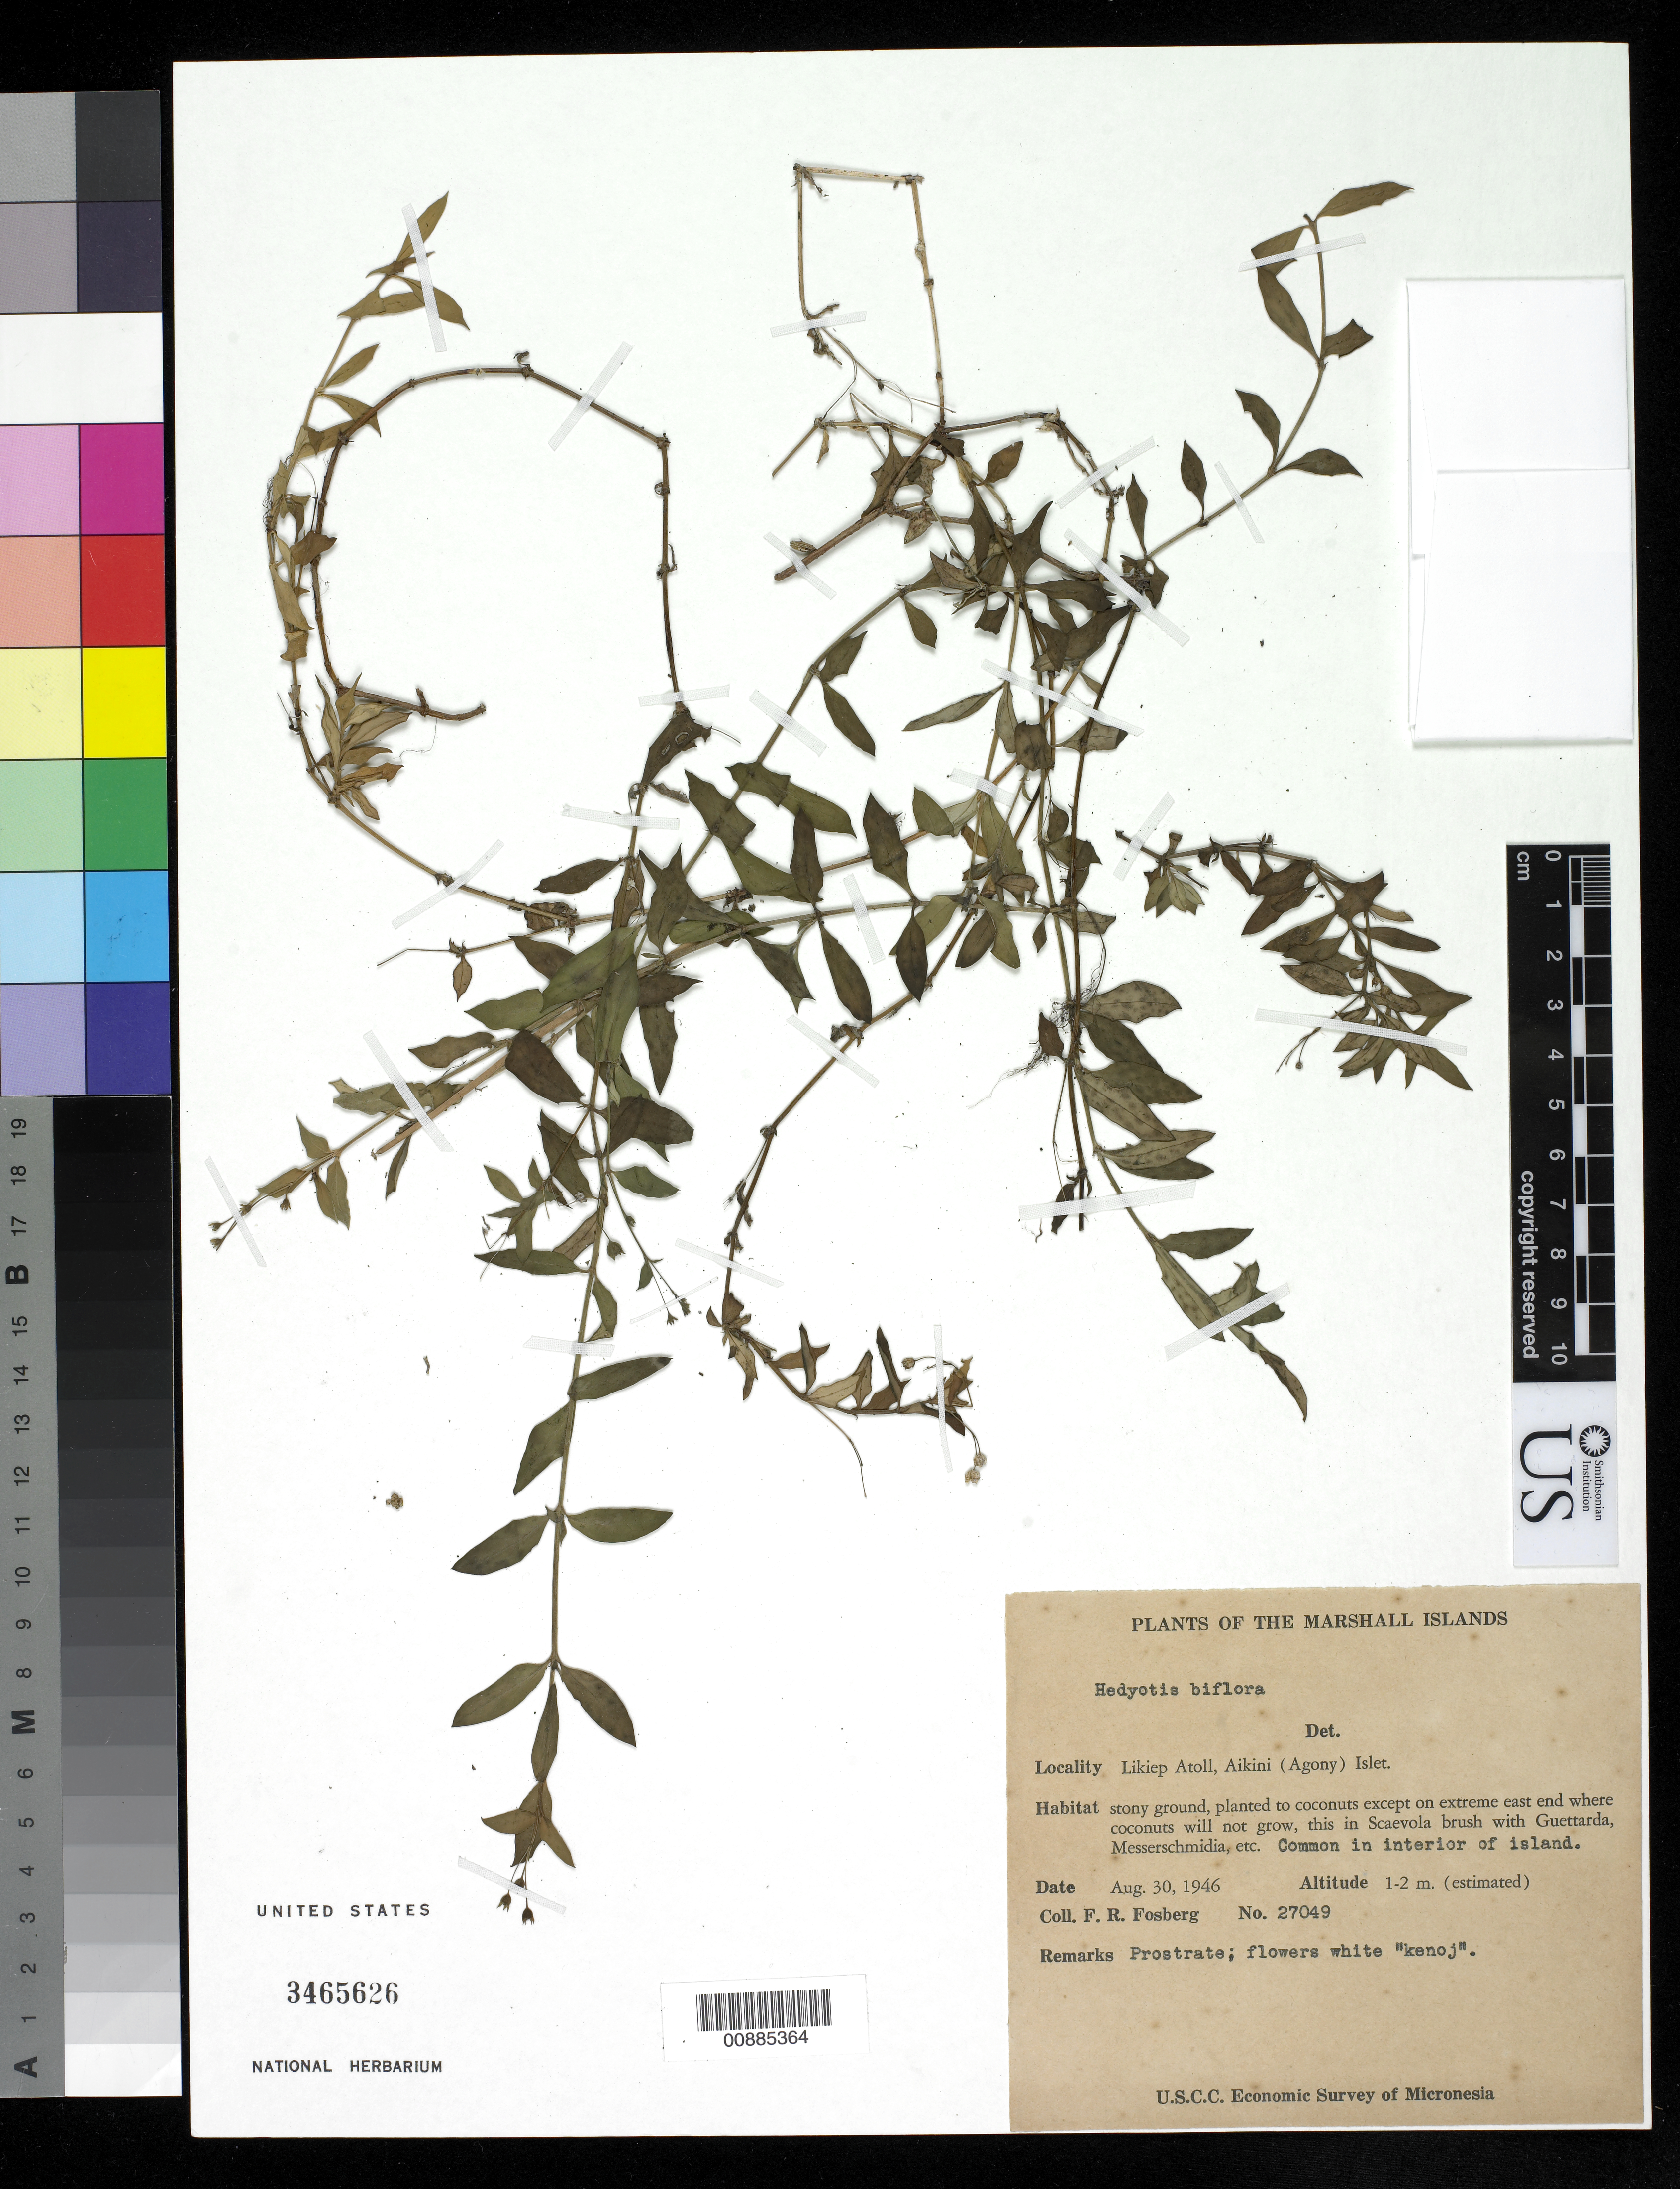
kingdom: Plantae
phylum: Tracheophyta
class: Magnoliopsida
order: Gentianales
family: Rubiaceae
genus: Leptopetalum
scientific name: Leptopetalum biflorum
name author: (L.) Neupane & N. Wikstr.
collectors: F. R. Fosberg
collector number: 27049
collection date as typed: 30 Aug 1946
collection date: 1946-08-30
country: Marshall Islands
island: Likiep Atoll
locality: Aikini (Agony) Islet.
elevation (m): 1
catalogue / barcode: US 3465626